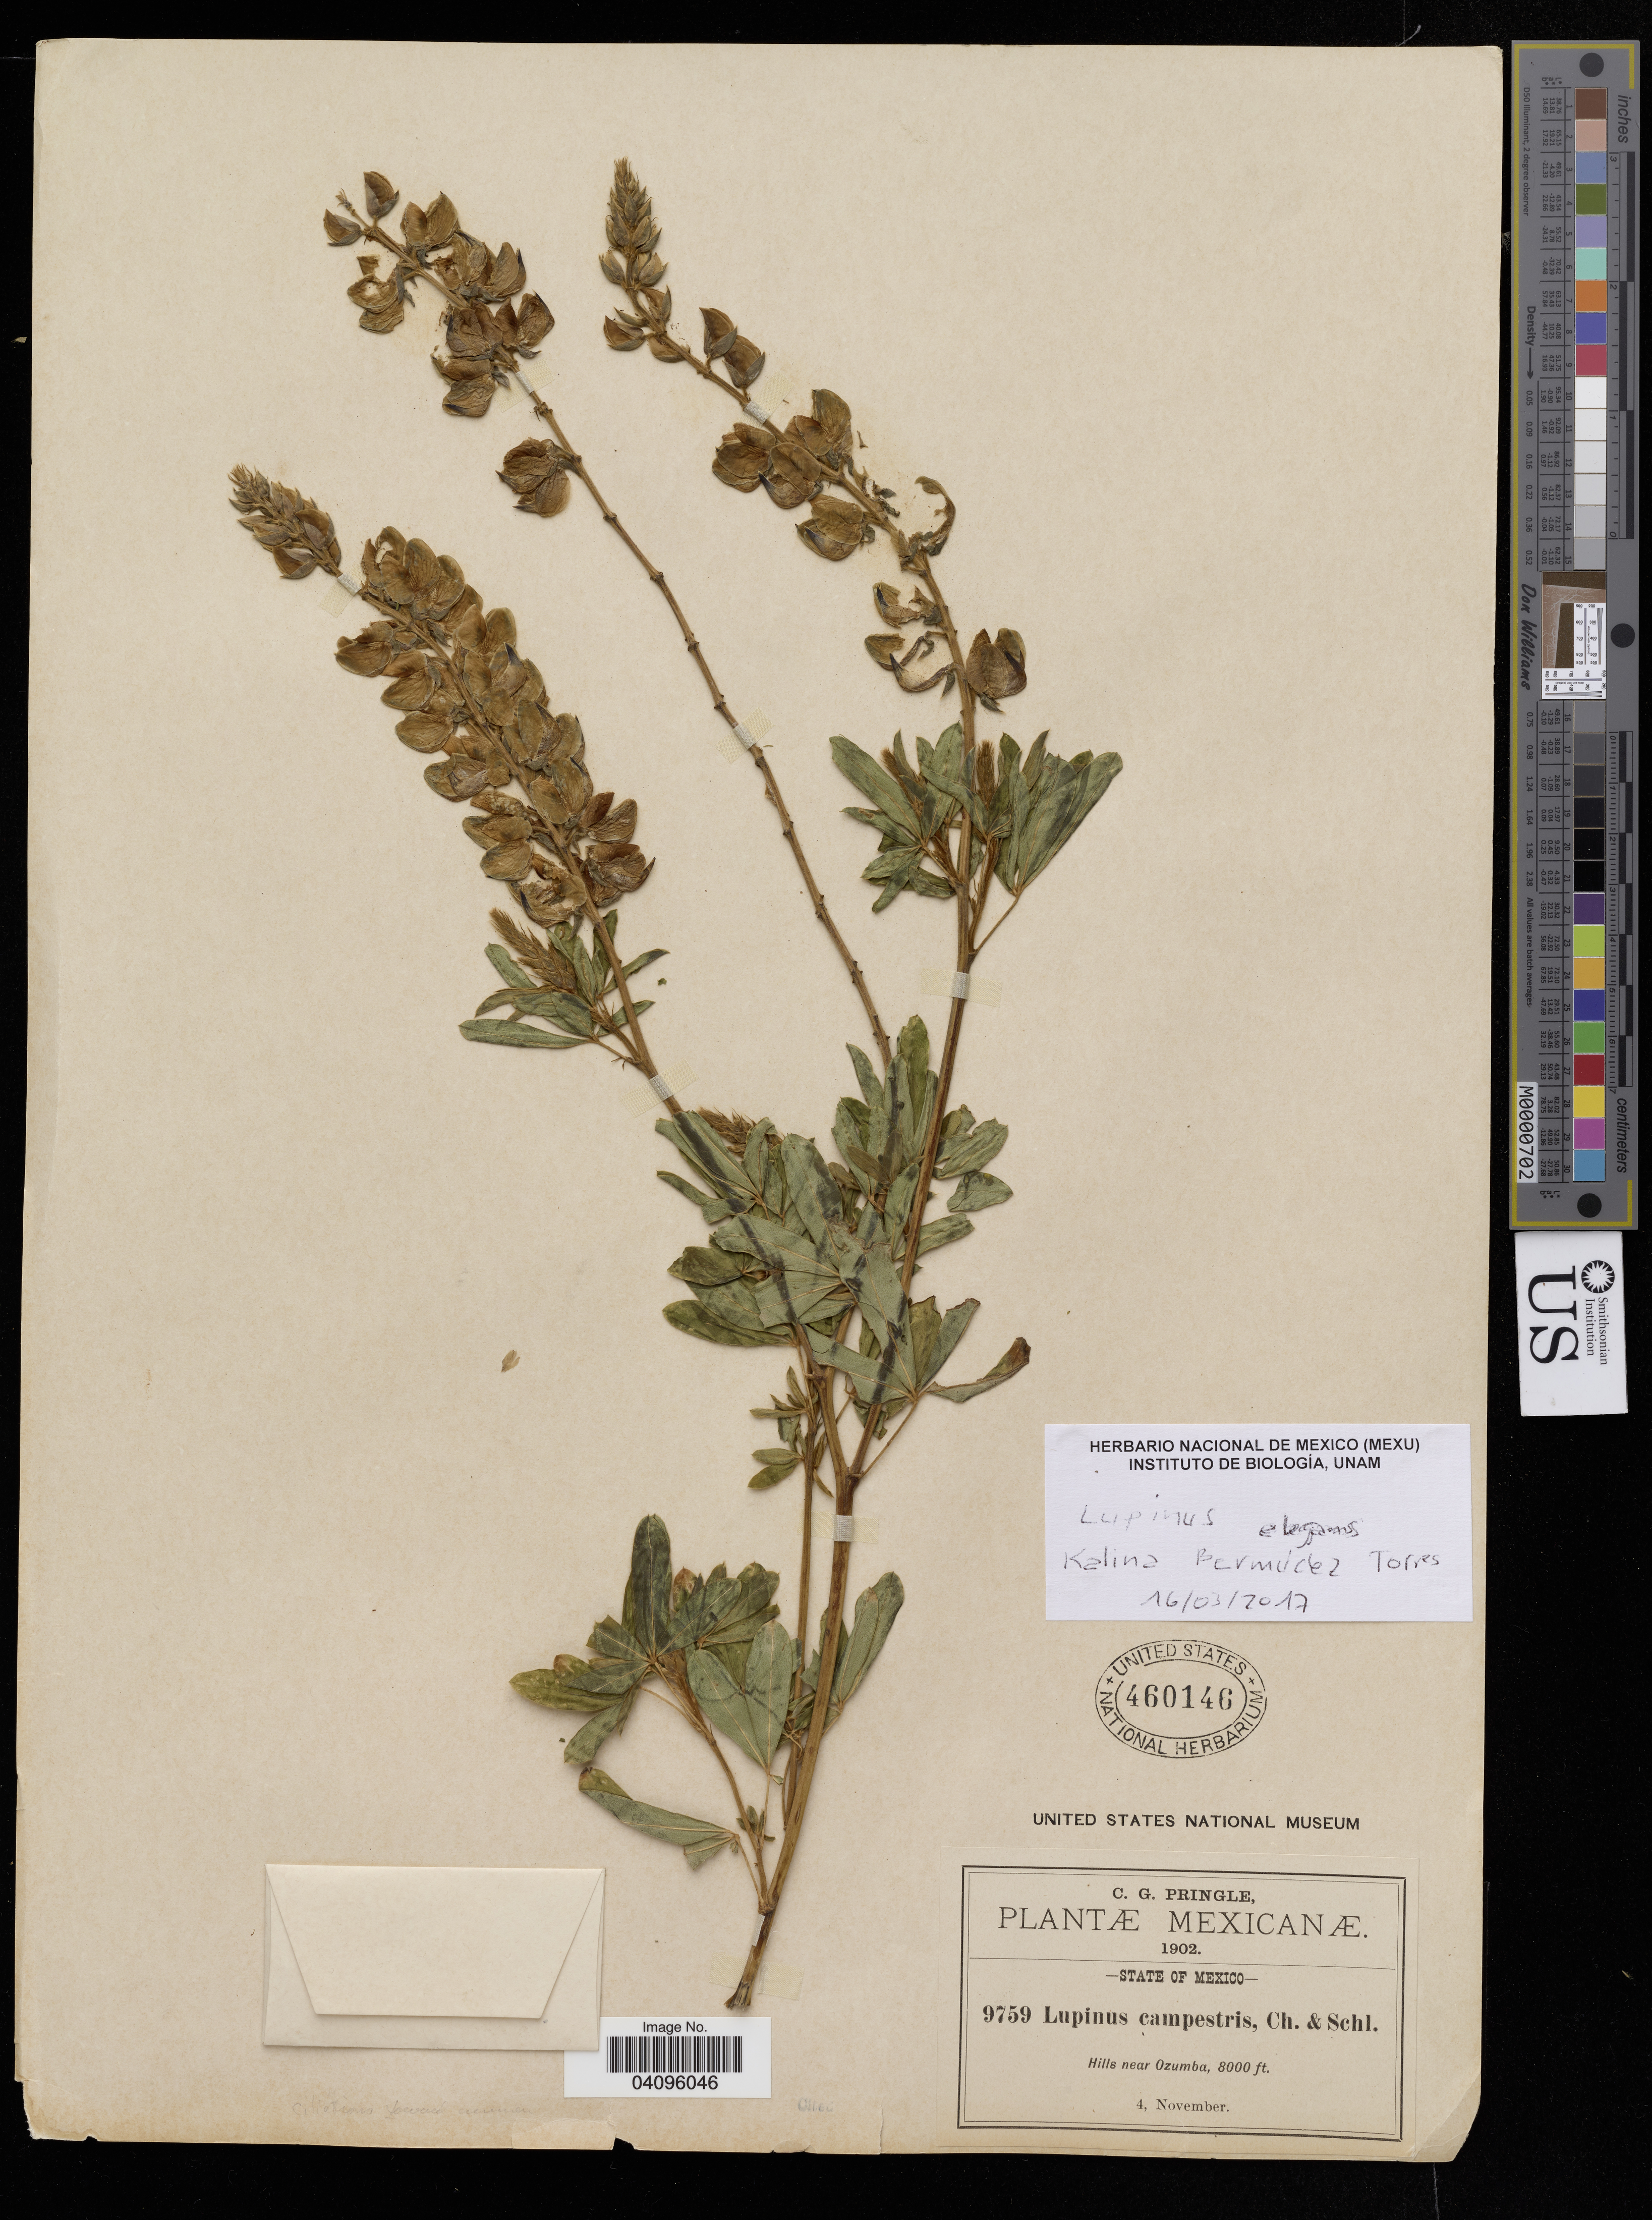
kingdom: Plantae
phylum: Tracheophyta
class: Magnoliopsida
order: Fabales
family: Fabaceae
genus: Lupinus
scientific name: Lupinus elegans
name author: Kunth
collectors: C. G. Pringle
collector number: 9759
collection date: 1902-11-04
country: Mexico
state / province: México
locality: Hills near Ozumba.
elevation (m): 2438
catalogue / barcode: US 460146